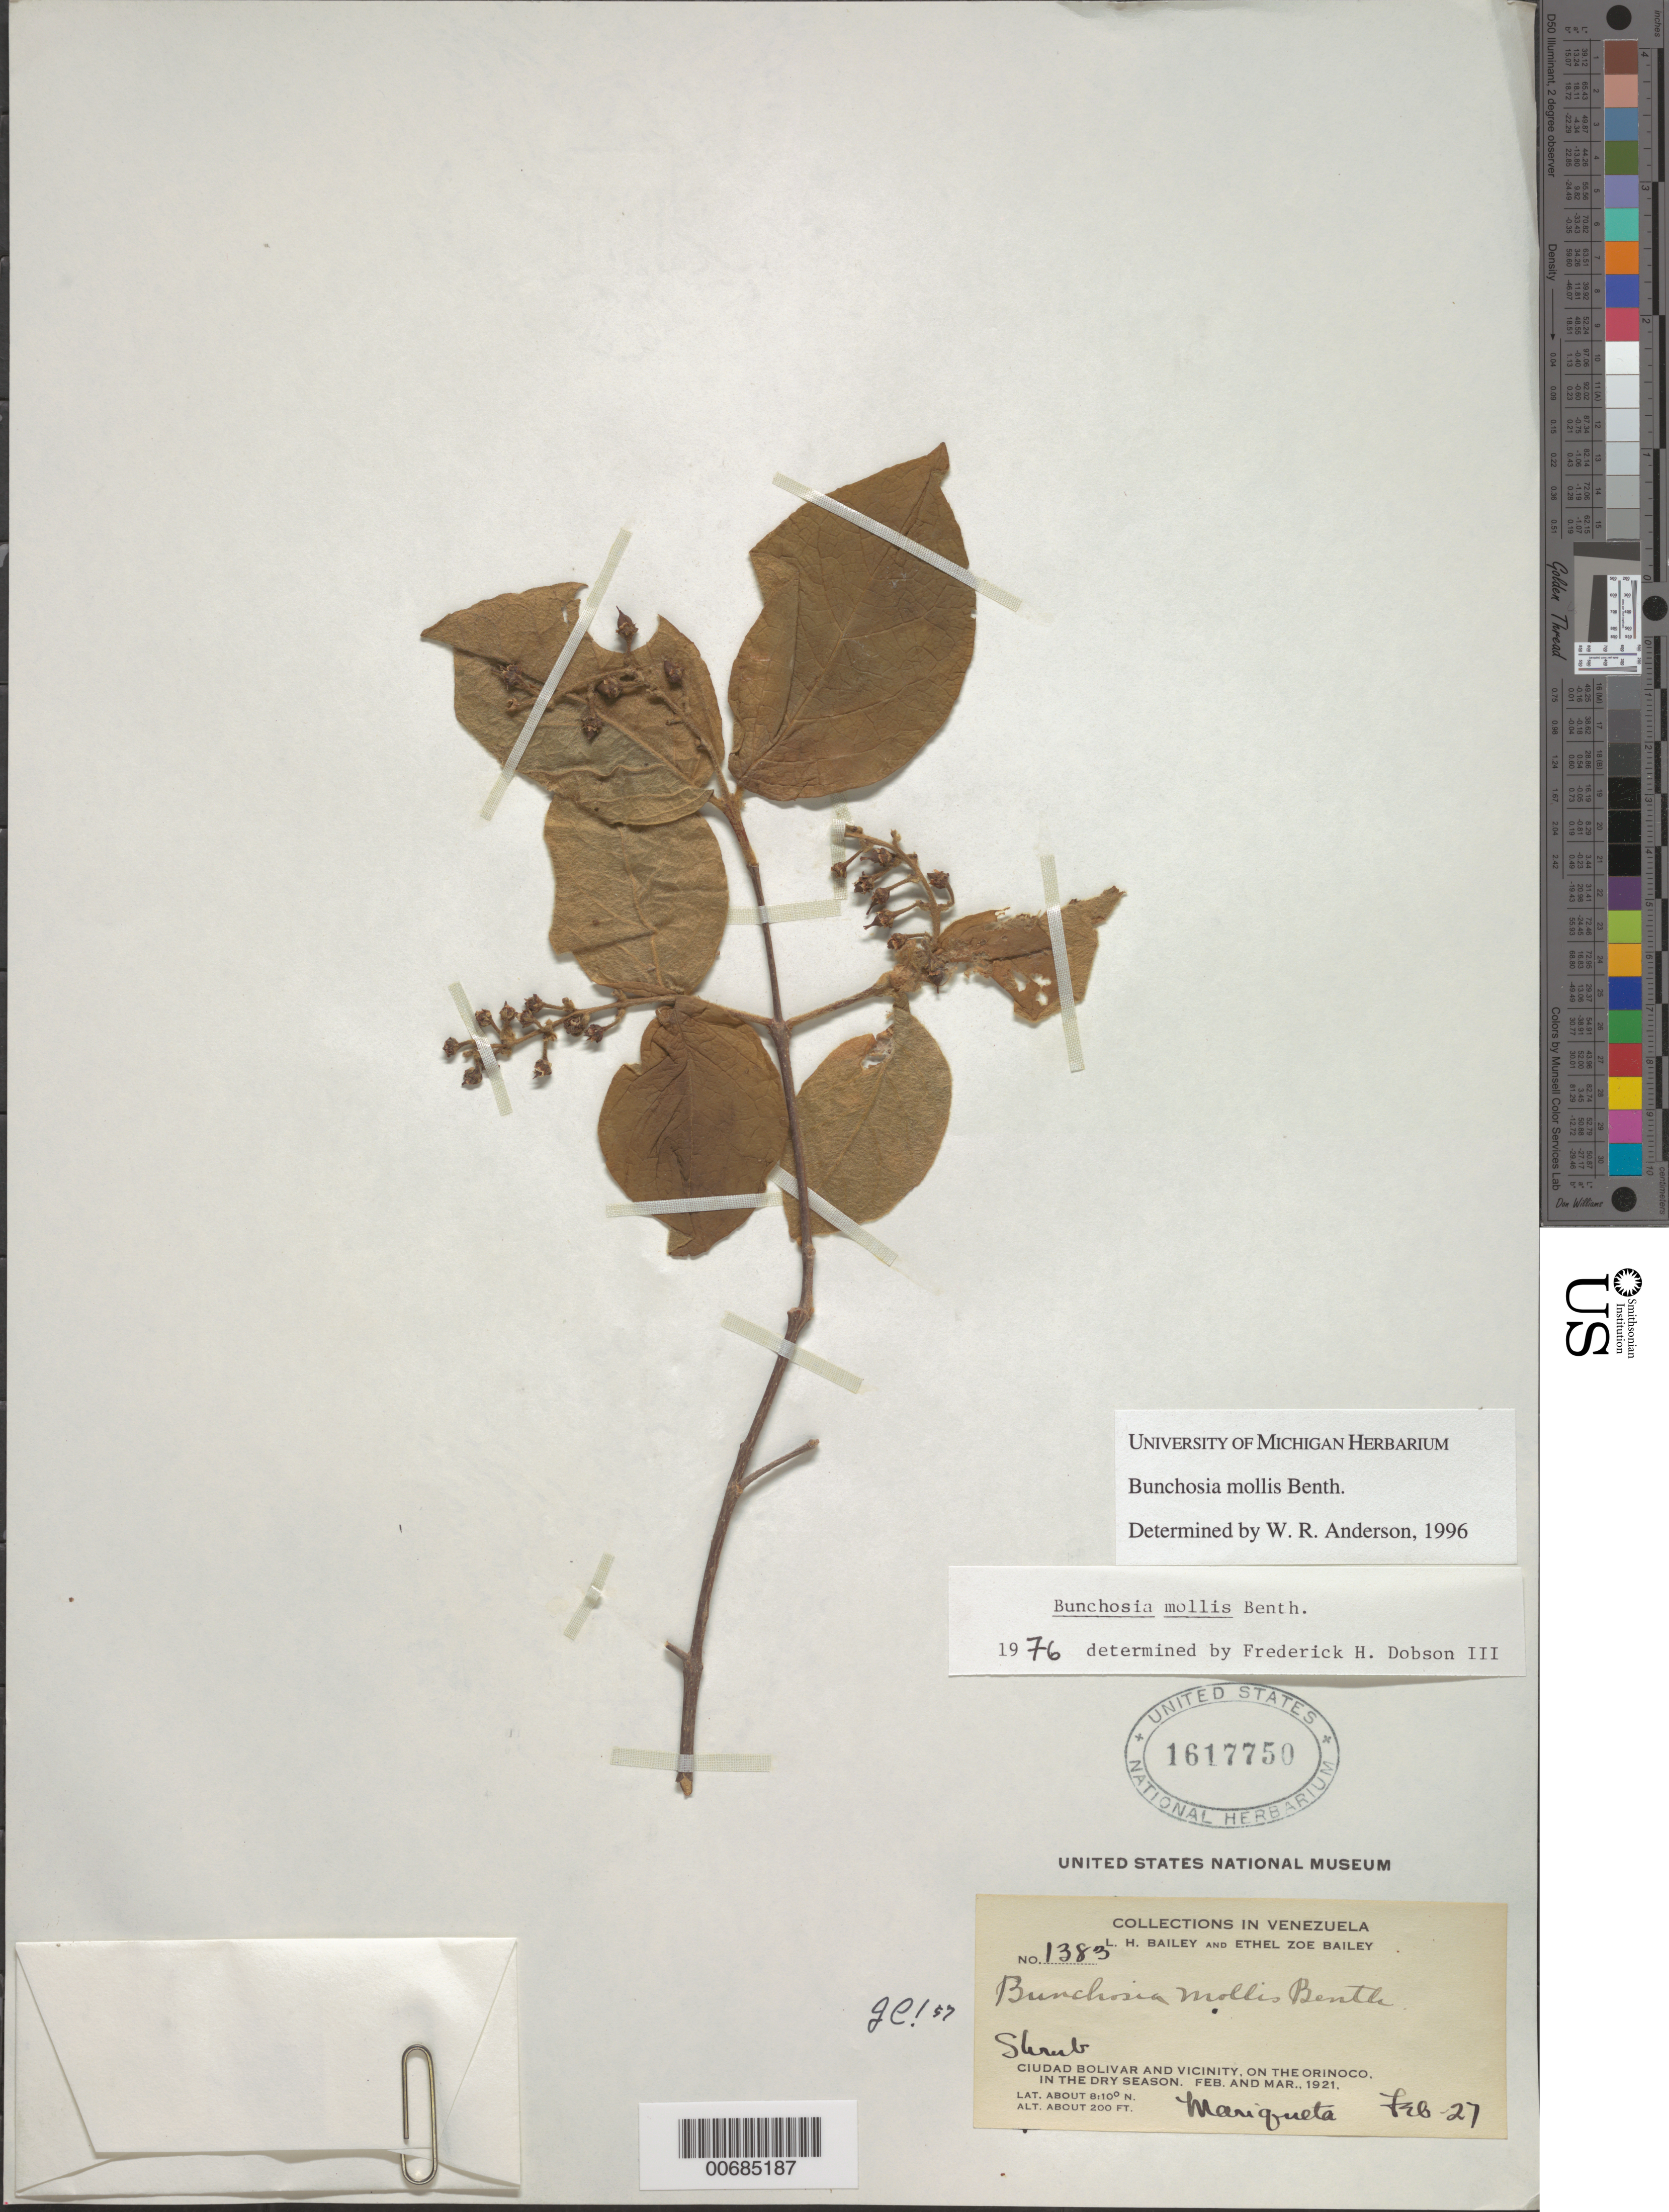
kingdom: Plantae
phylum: Tracheophyta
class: Magnoliopsida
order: Malpighiales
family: Malpighiaceae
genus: Bunchosia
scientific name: Bunchosia mollis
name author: Benth.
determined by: Anderson, W. R., (MICH), University of Michigan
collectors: L. H. Bailey & E. Z. Bailey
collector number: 1383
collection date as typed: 27-Feb-21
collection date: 1921-02-27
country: Venezuela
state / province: Bolívar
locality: Ciudad Bolívar, Orinoco R., Mariqueta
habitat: Dry season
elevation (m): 61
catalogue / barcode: US 1617750